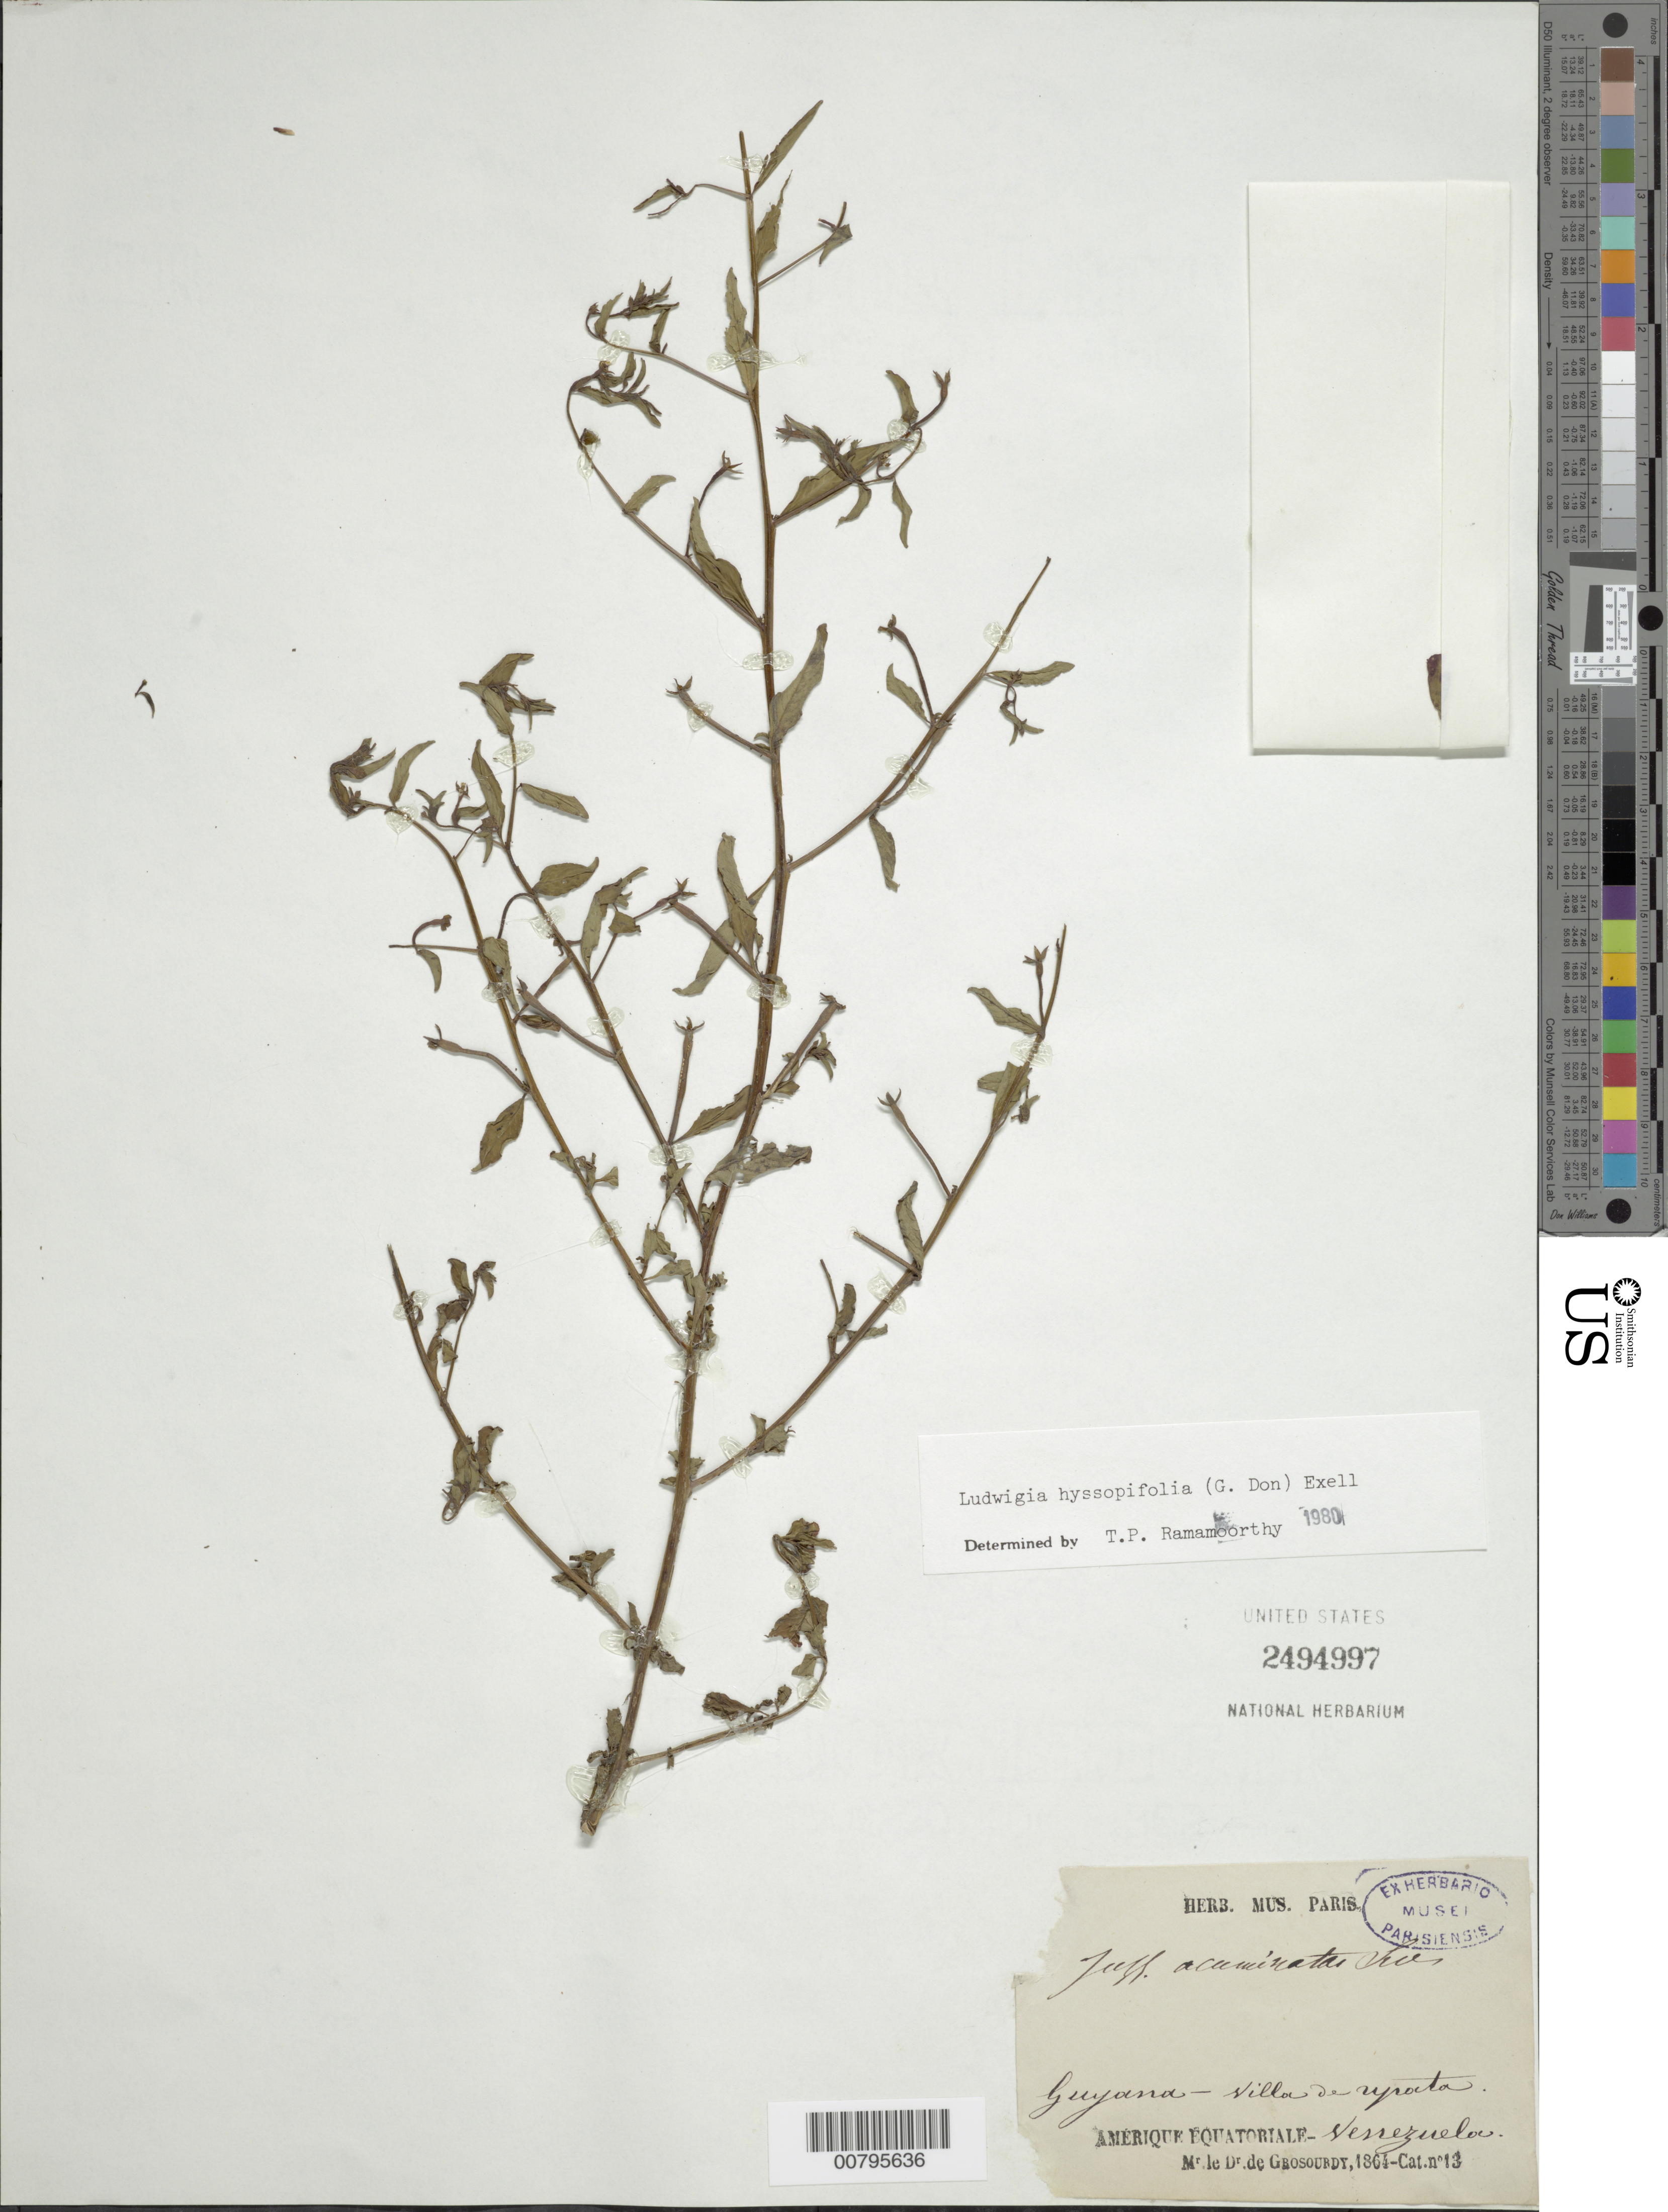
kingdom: Plantae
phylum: Tracheophyta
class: Magnoliopsida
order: Myrtales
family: Onagraceae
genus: Ludwigia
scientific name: Ludwigia hyssopifolia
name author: (G. Don) Exell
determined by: Ramamoorthy, T. P.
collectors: R. Grosourdy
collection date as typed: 1864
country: Venezuela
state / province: Bolívar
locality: Upata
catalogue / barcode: US 2494997